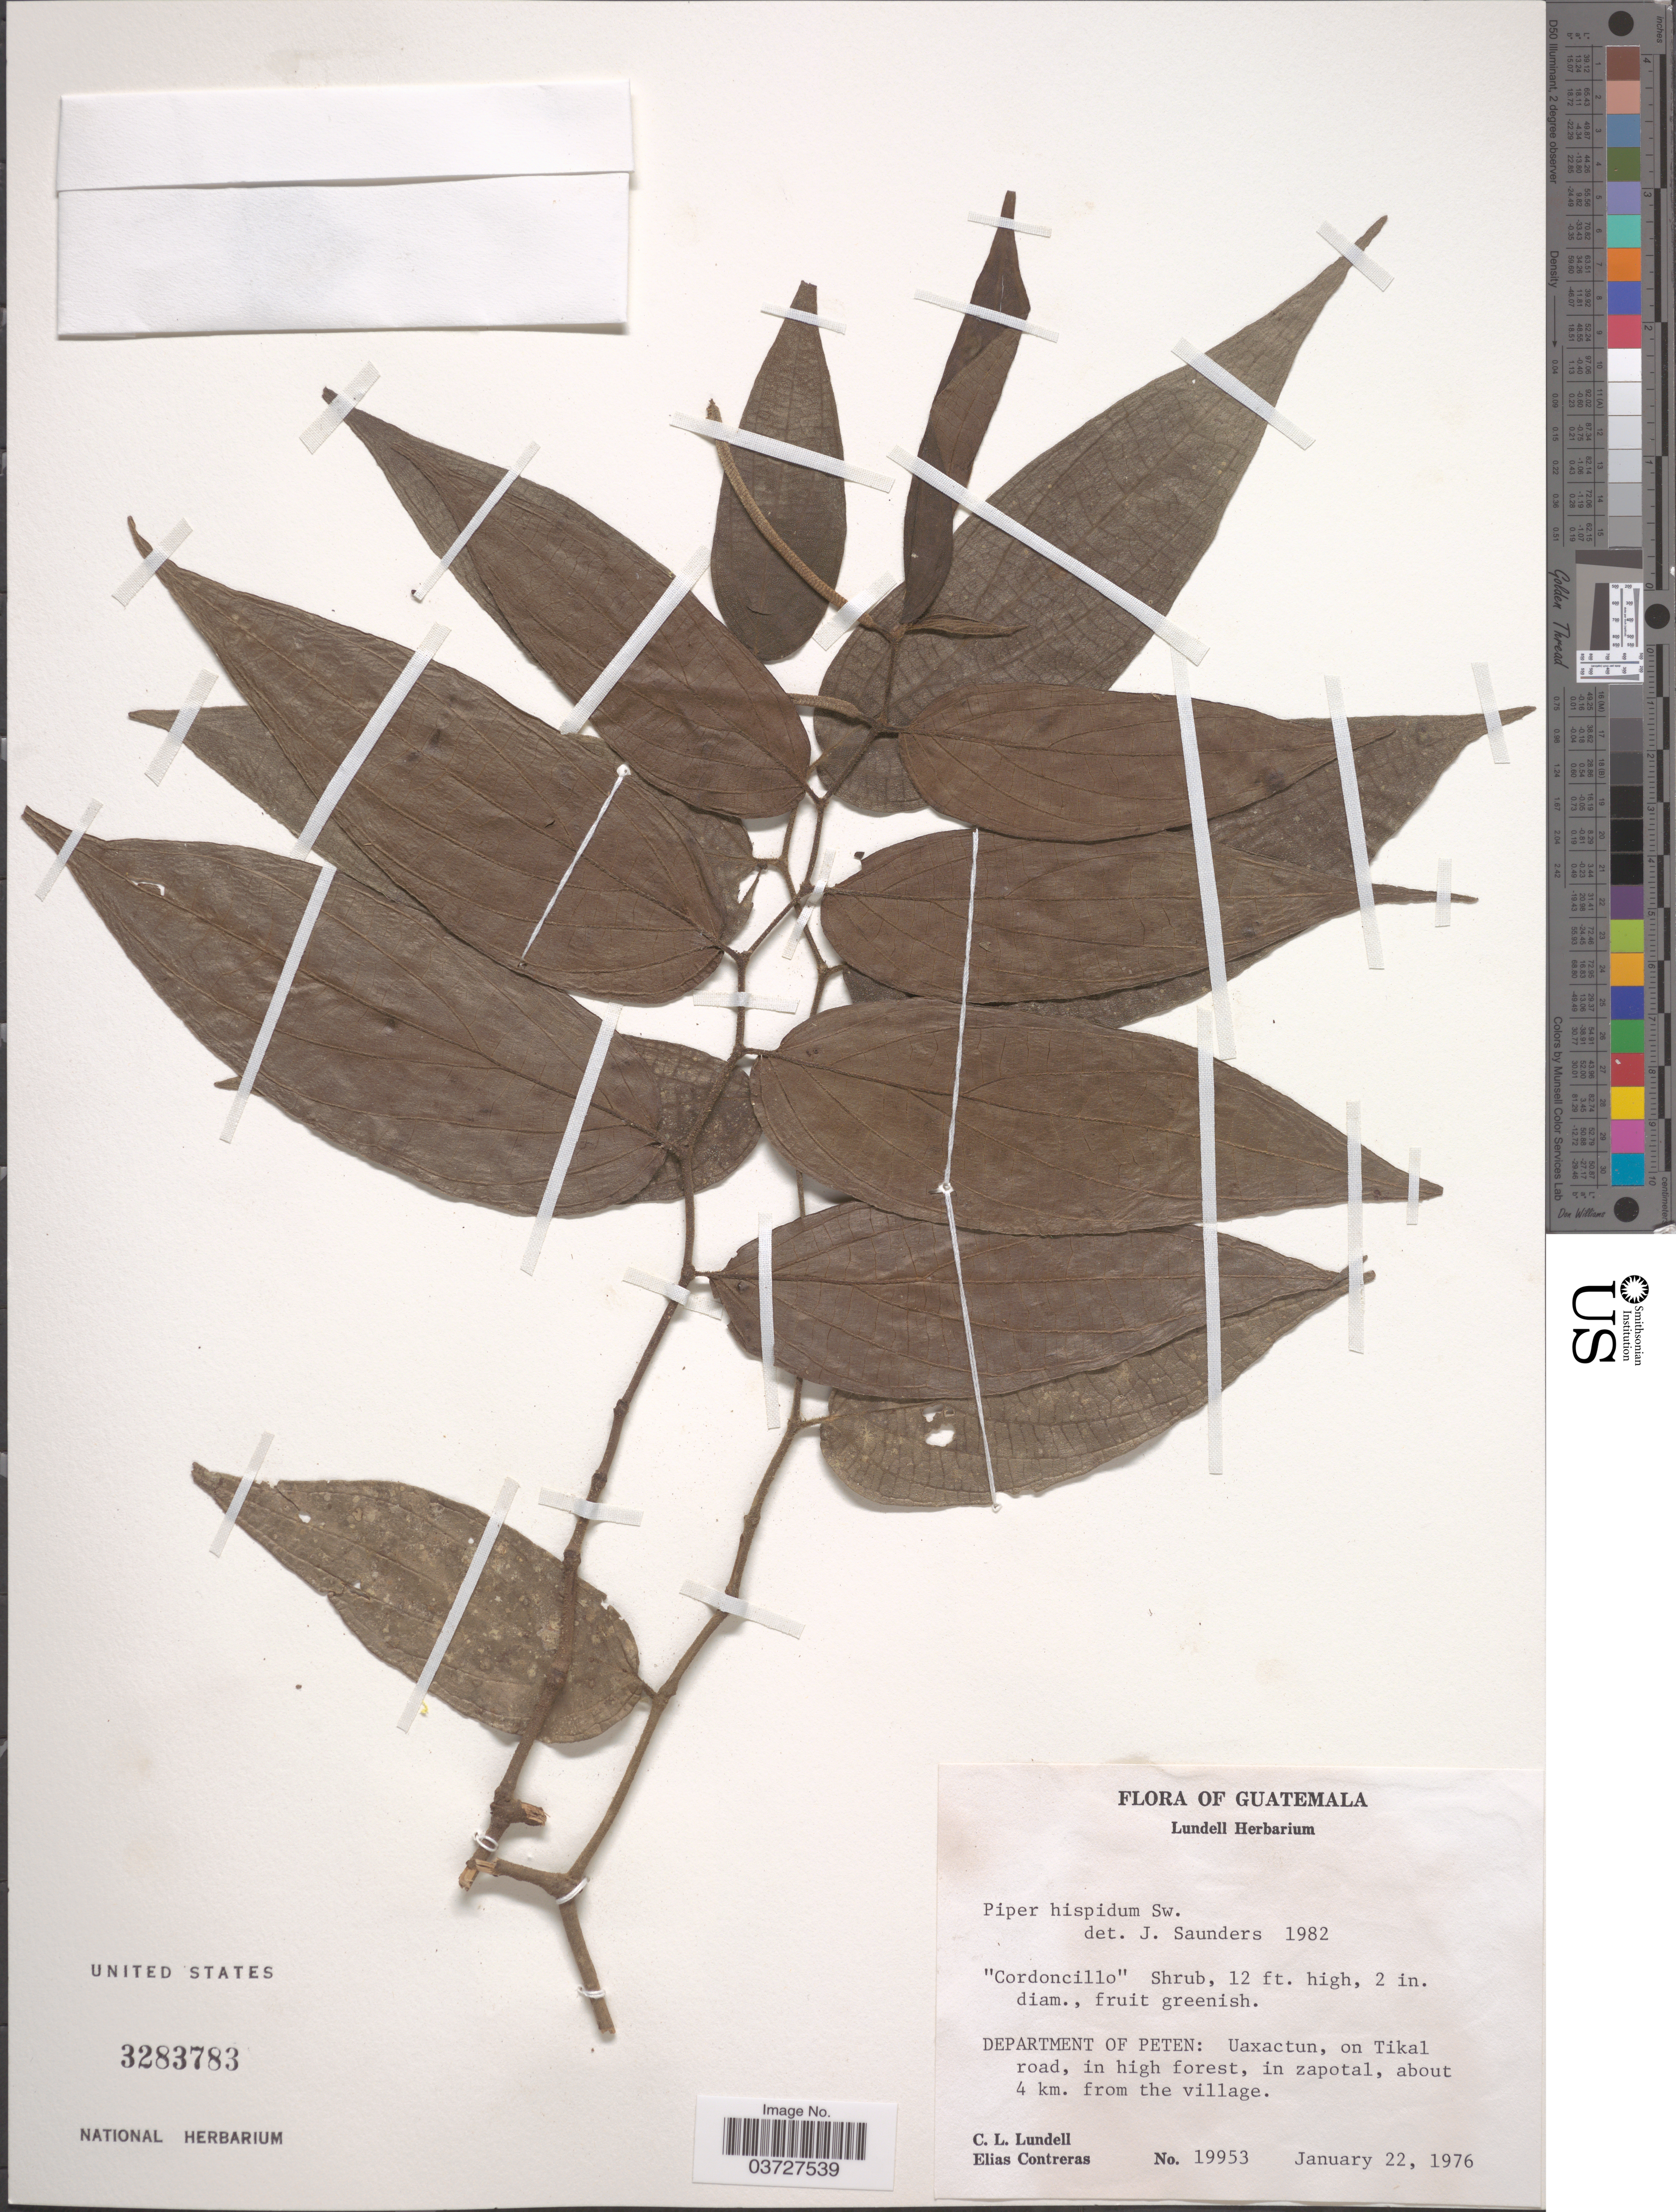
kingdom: Plantae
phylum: Tracheophyta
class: Magnoliopsida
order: Piperales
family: Piperaceae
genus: Piper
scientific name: Piper hispidum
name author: Sw.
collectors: C. L. Lundell & E. Contreras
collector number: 19953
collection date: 1976-01-22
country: Guatemala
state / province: El Peten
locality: Department of Peten: Uaxactun, on Tikal road, in high forest, in zapotal, about 4 km. from the village.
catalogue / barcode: US 3283783